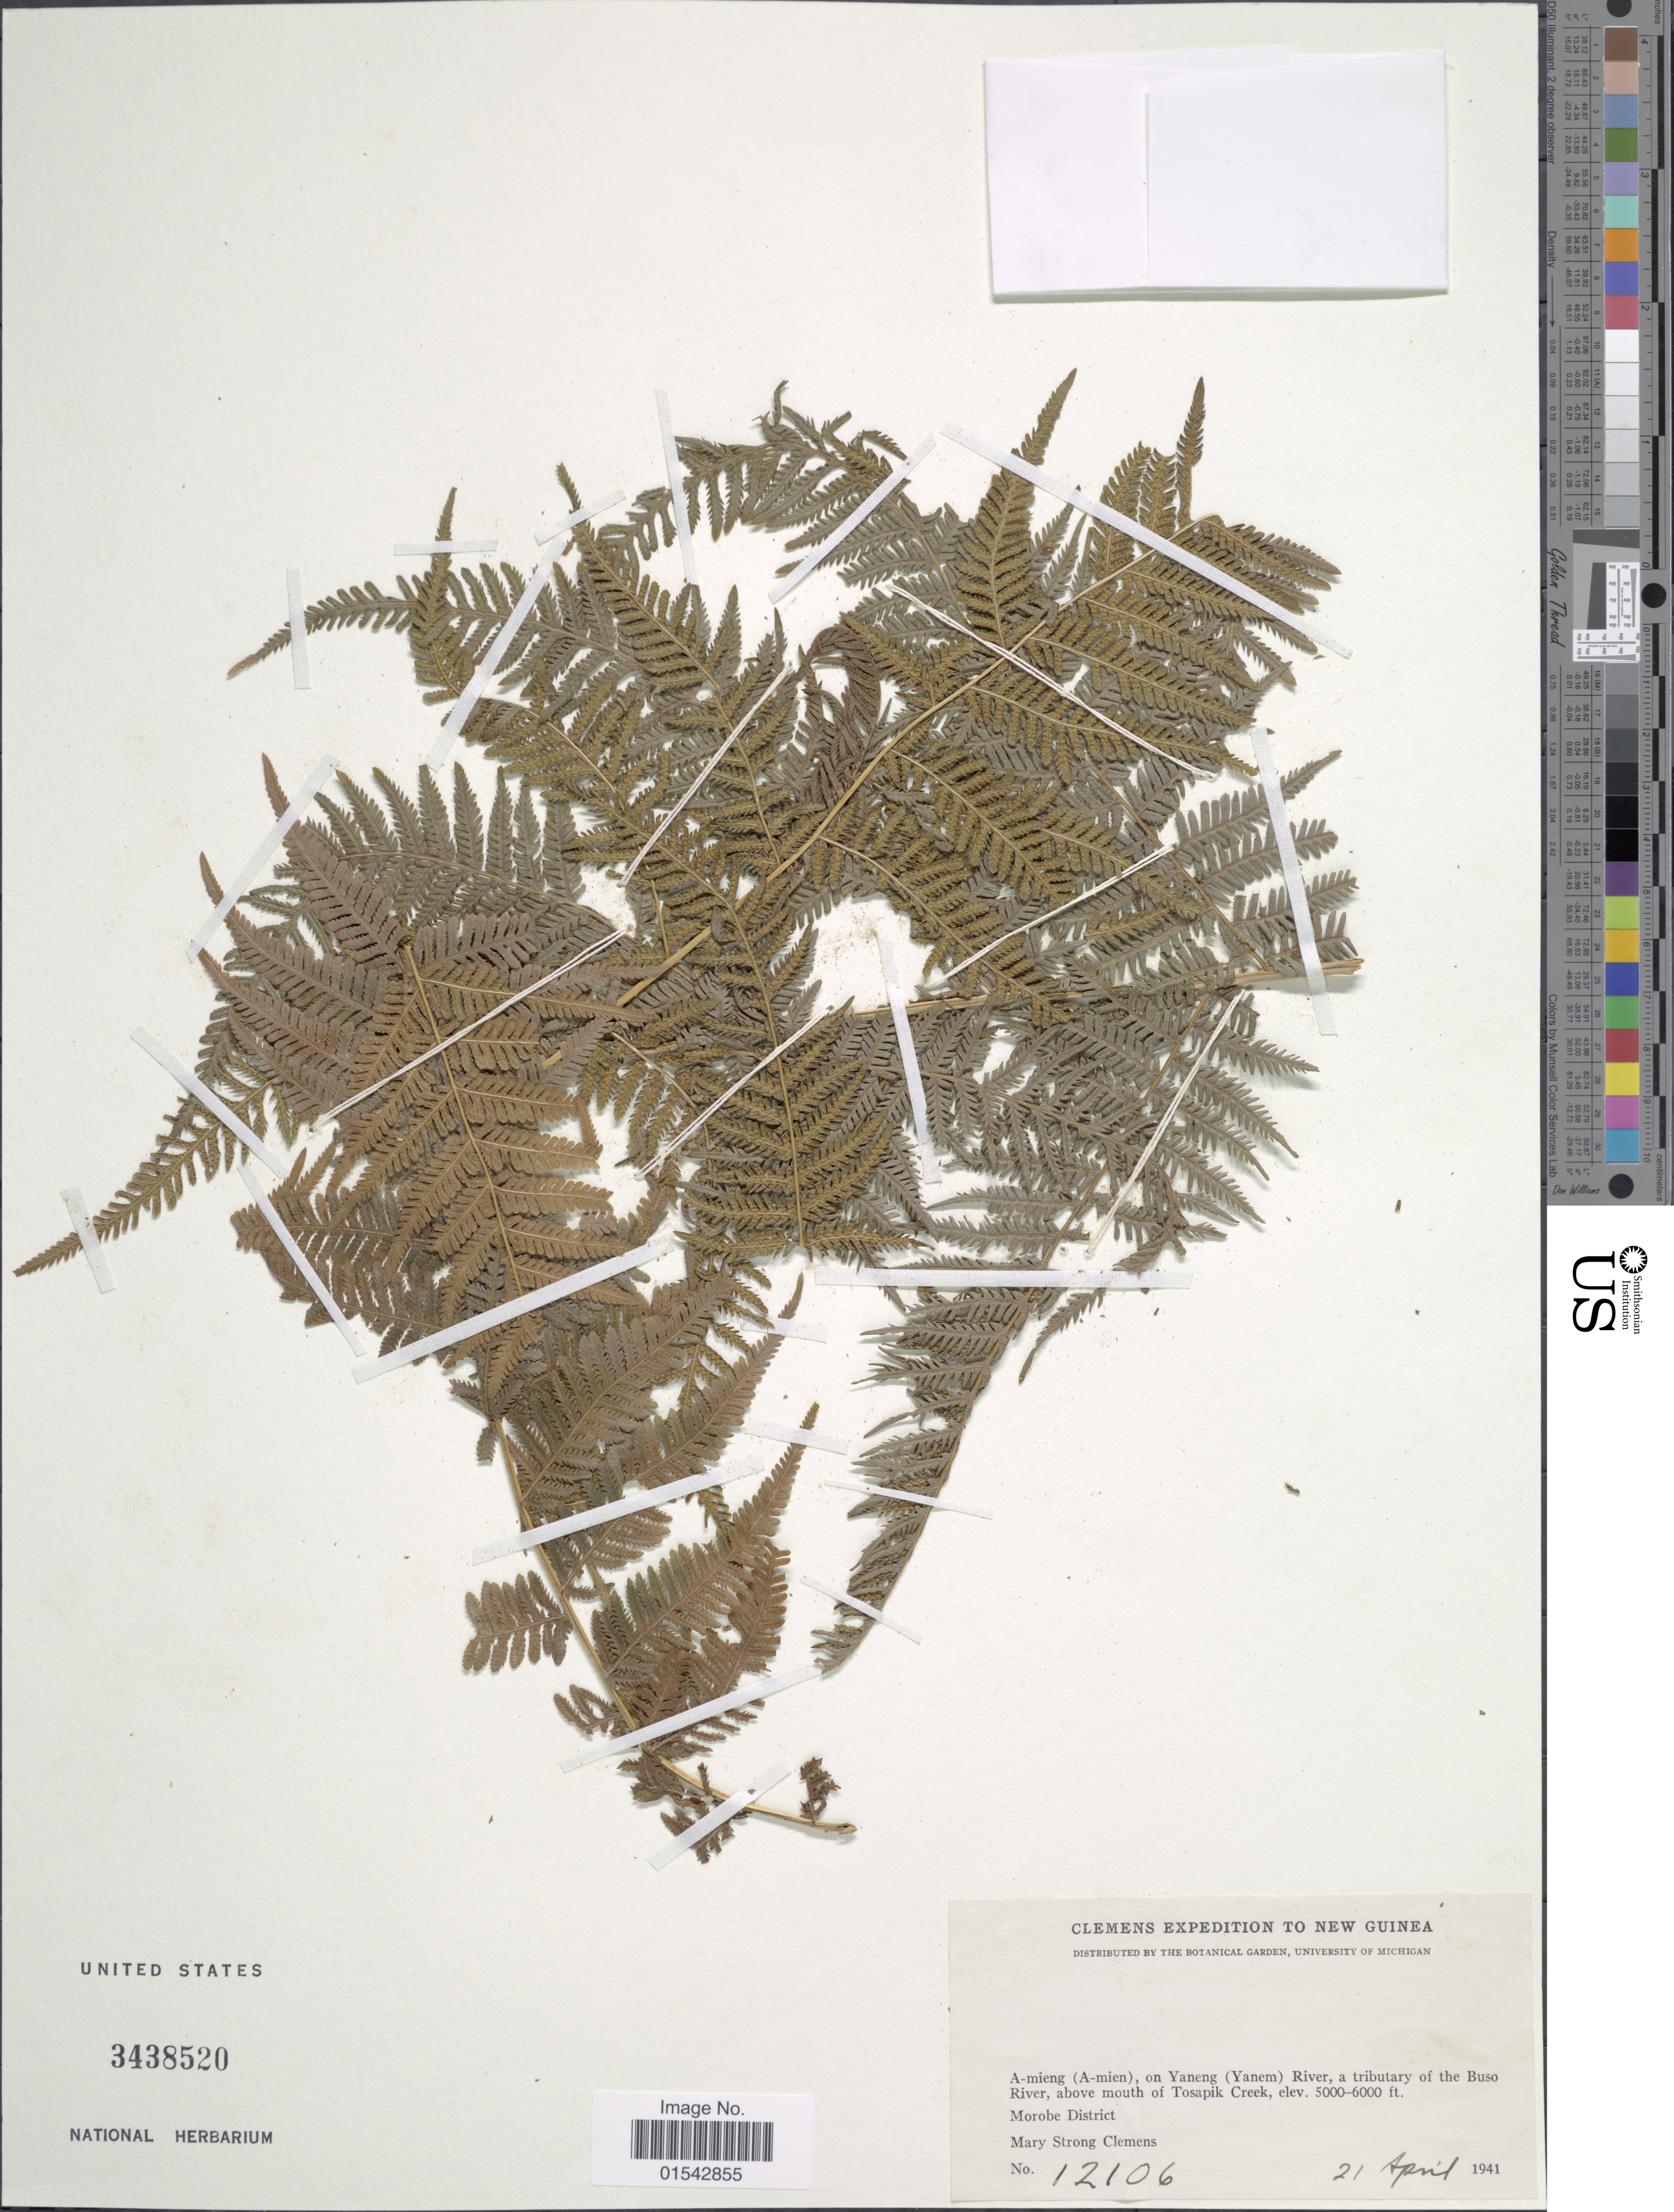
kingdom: Plantae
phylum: Tracheophyta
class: Polypodiopsida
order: Polypodiales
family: Thelypteridaceae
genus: Cyclosorus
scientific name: Cyclosorus sp.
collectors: M. S. Clemens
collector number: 12106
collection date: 1941-04-21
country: Papua New Guinea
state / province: Morobe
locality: New Guinea, A-mieng (A-mien), on Yaneng (Yanem) River, a tributary of the Buso River, above mouth of Tosapik Creek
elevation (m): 1524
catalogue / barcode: US 3438520